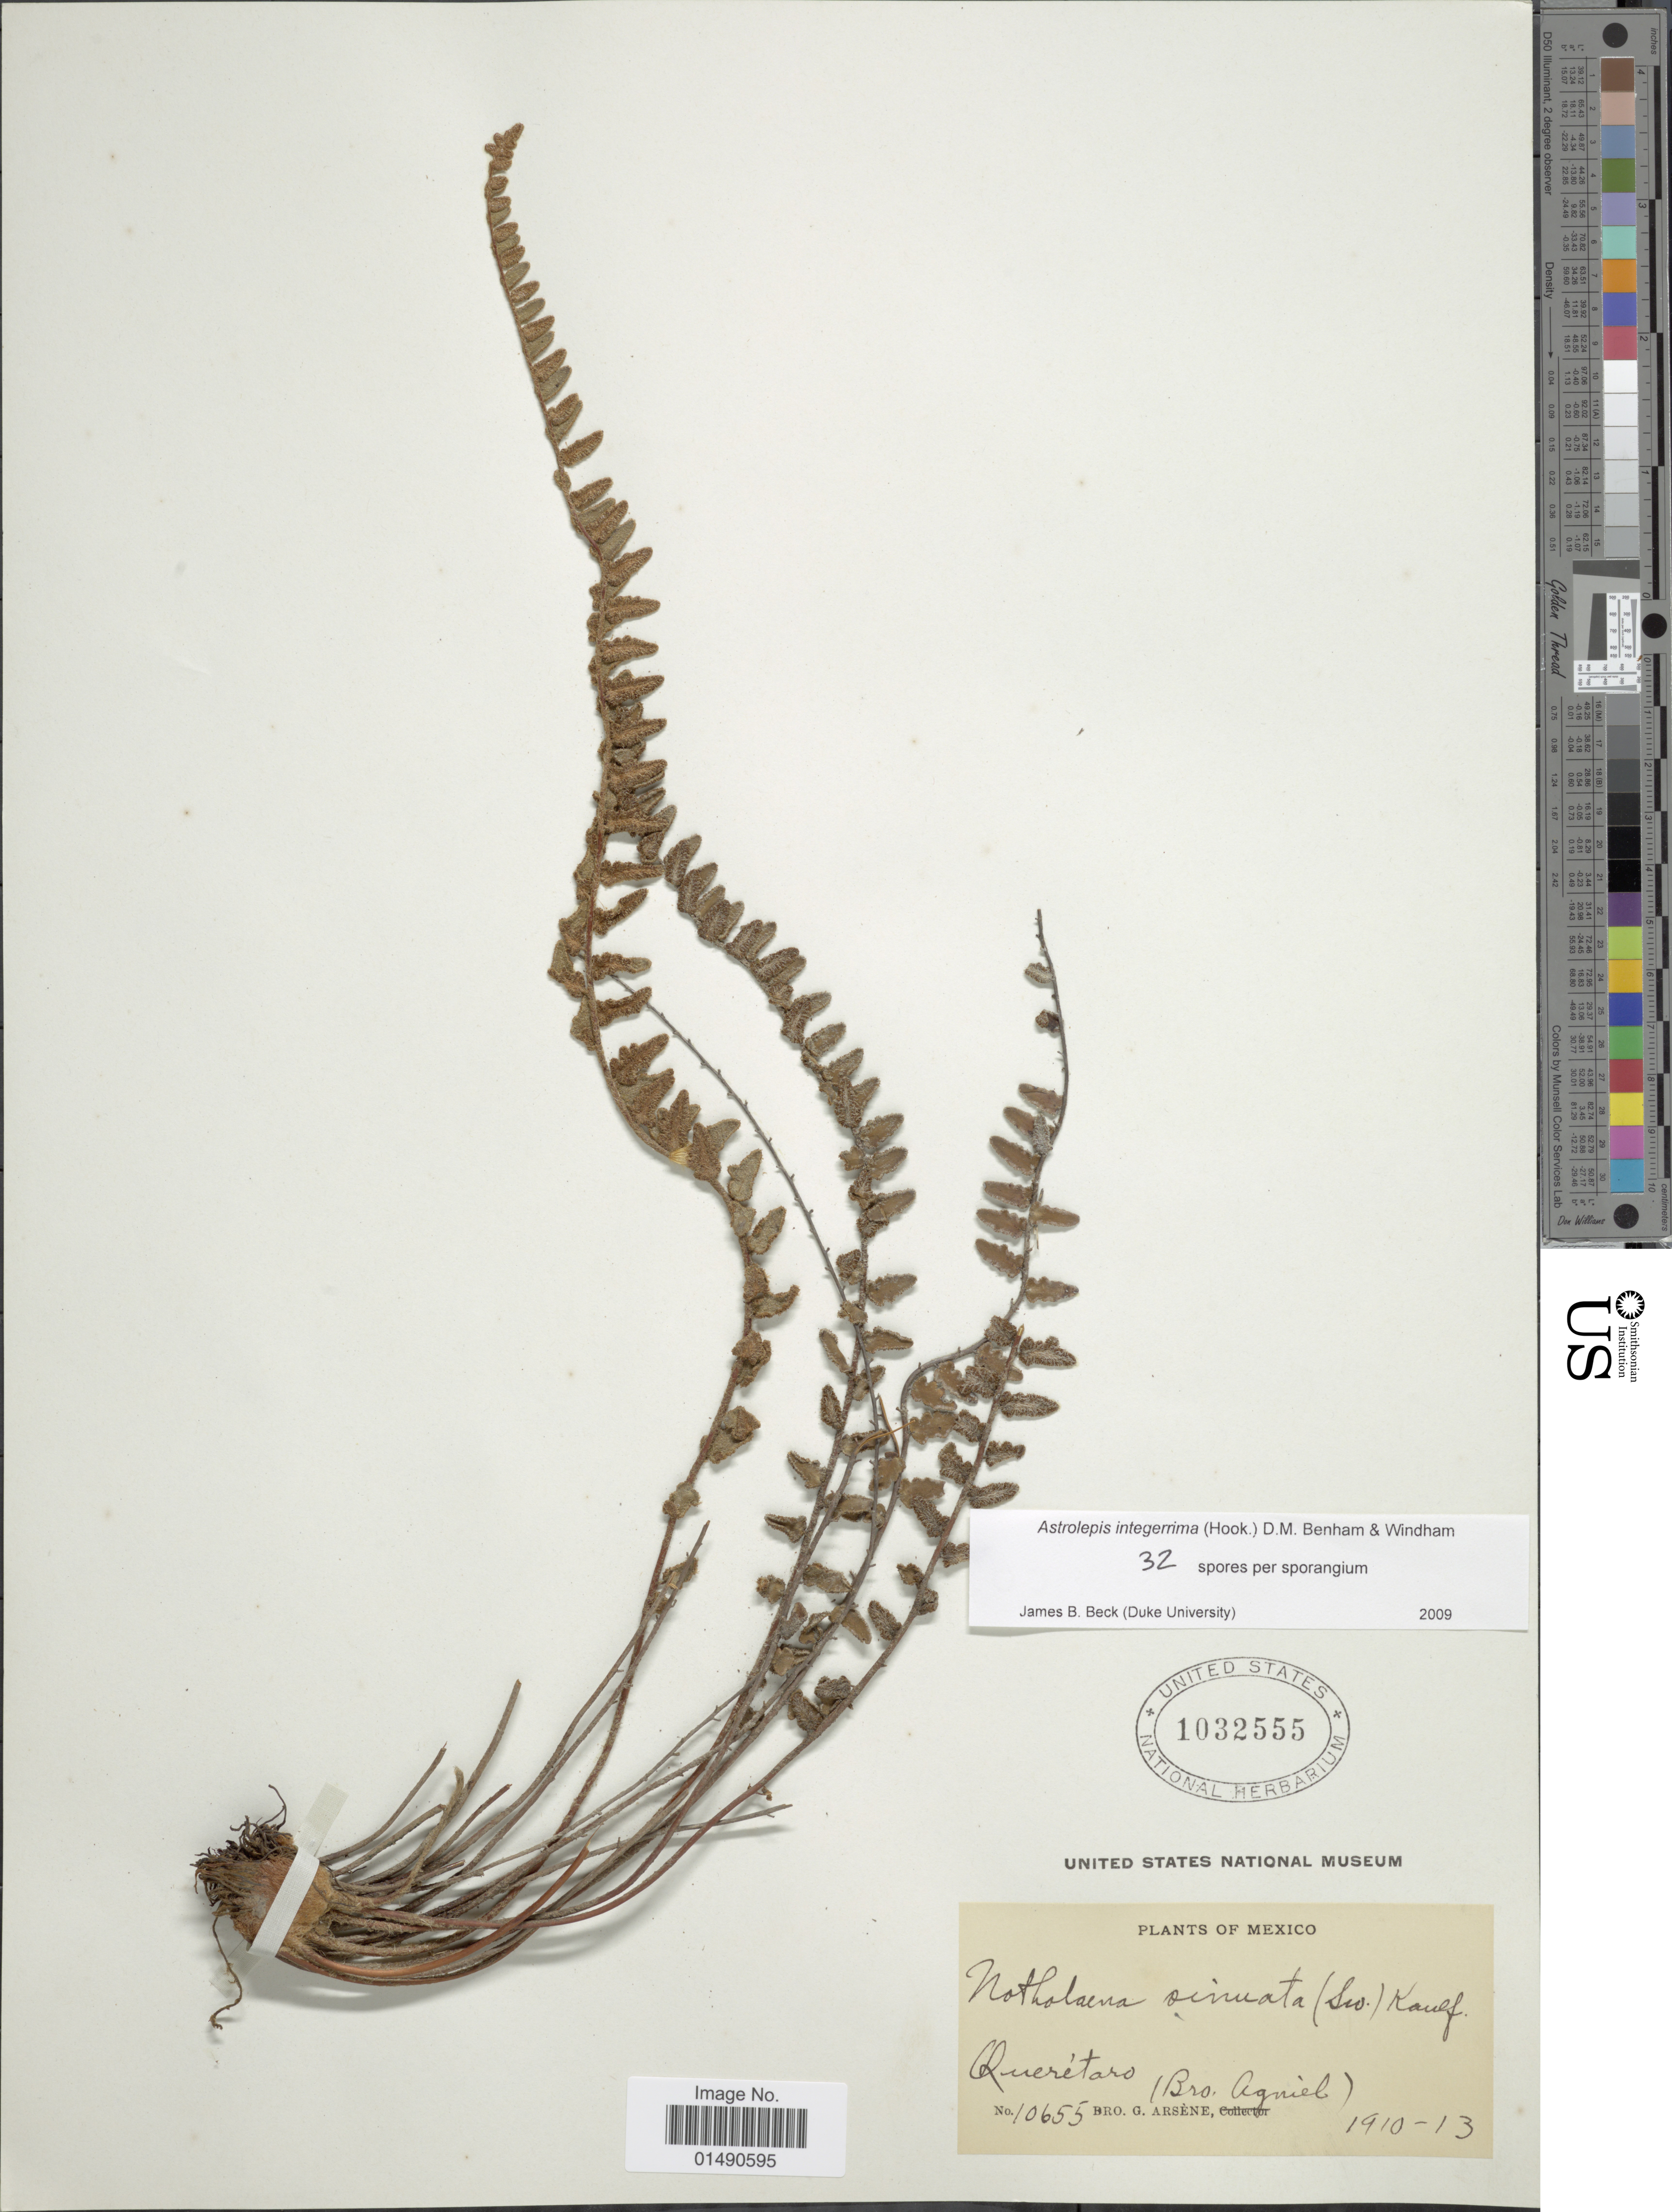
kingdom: Plantae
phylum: Tracheophyta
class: Polypodiopsida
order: Polypodiales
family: Pteridaceae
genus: Astrolepis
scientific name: Astrolepis integerrima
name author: (Hook.) D.M. Benham & Windham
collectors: Bro. G. Arsène & Bro. Agniel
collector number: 10655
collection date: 1910/1913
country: Mexico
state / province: Querétaro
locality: Mexico, Queretaro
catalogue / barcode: US 1032555